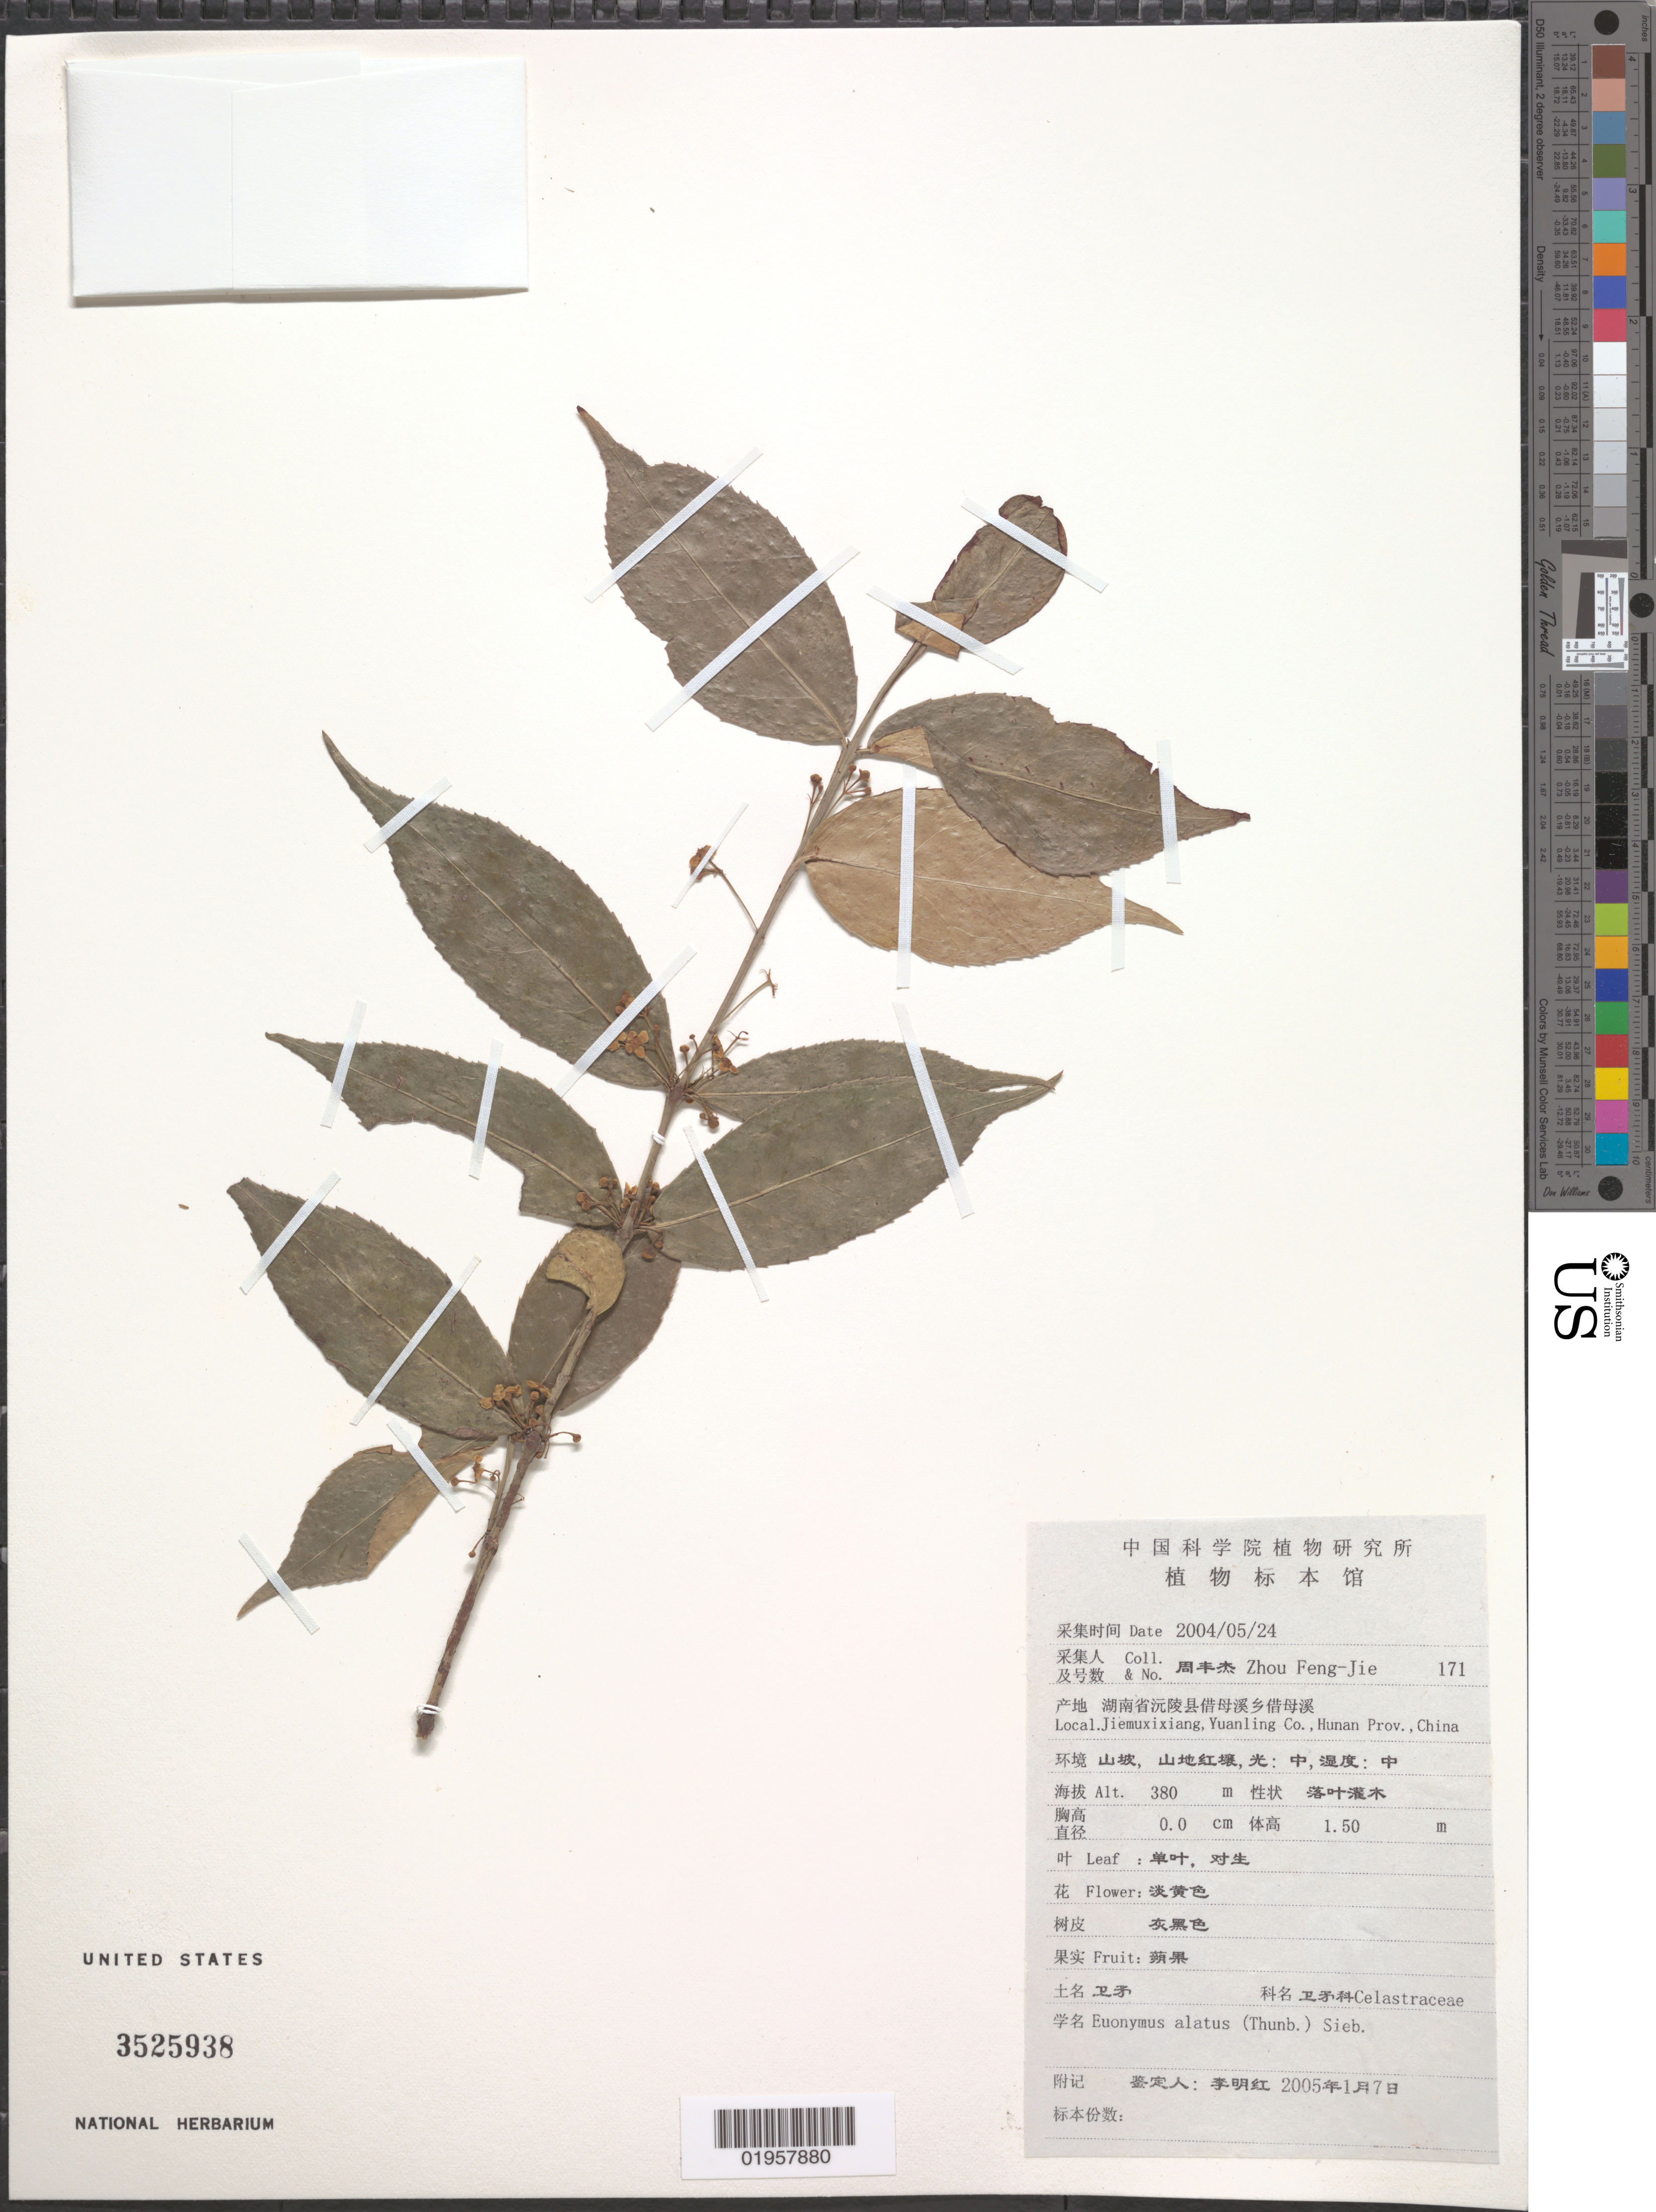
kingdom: Plantae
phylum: Tracheophyta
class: Magnoliopsida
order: Celastrales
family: Celastraceae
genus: Euonymus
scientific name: Euonymus alatus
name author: (Thunb.) Siebold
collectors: F. Zhou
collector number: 171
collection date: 2004-05-24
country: China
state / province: Hunan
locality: Jiemuxxixiang, Yuanling Co.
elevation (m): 380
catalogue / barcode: US 3525938